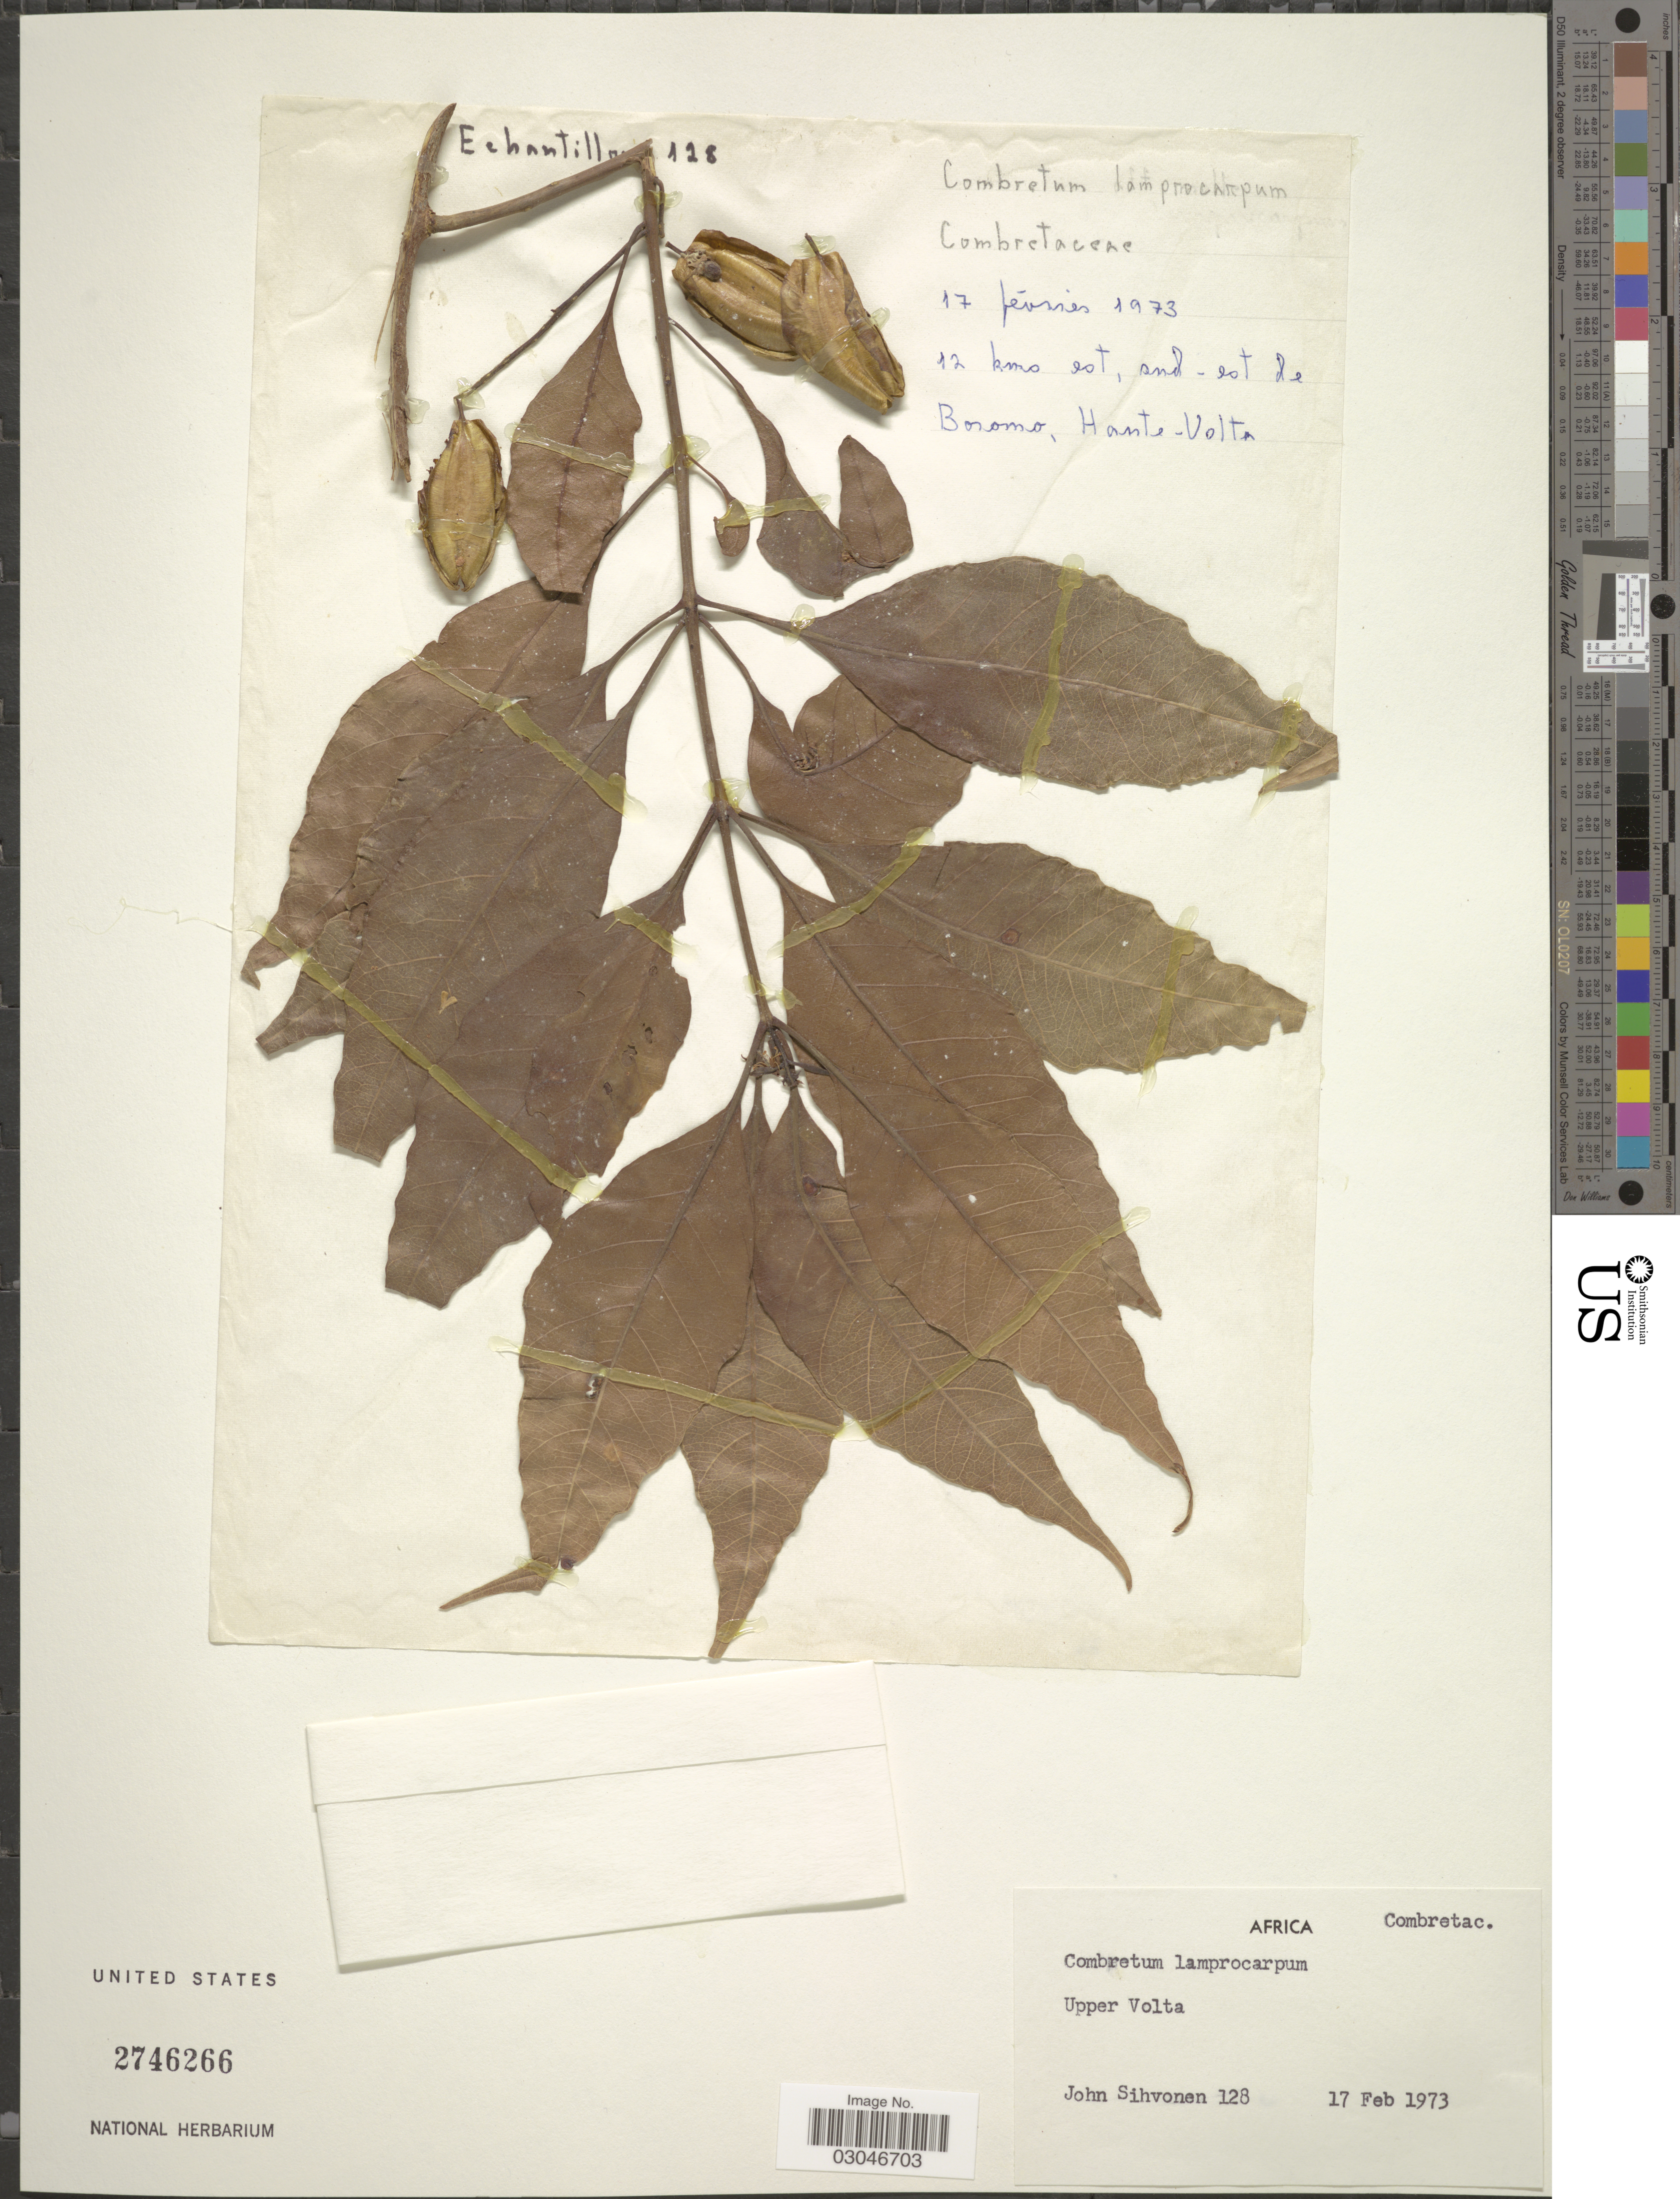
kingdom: Plantae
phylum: Tracheophyta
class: Magnoliopsida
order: Myrtales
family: Combretaceae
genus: Combretum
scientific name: Combretum lamprocarpum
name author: Diels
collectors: J. Sihvonen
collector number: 128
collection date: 1973-02-17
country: Burkina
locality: Upper Volta. 12 kms est, sud-est de Boromo, Haute-Volta.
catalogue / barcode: US 2746266